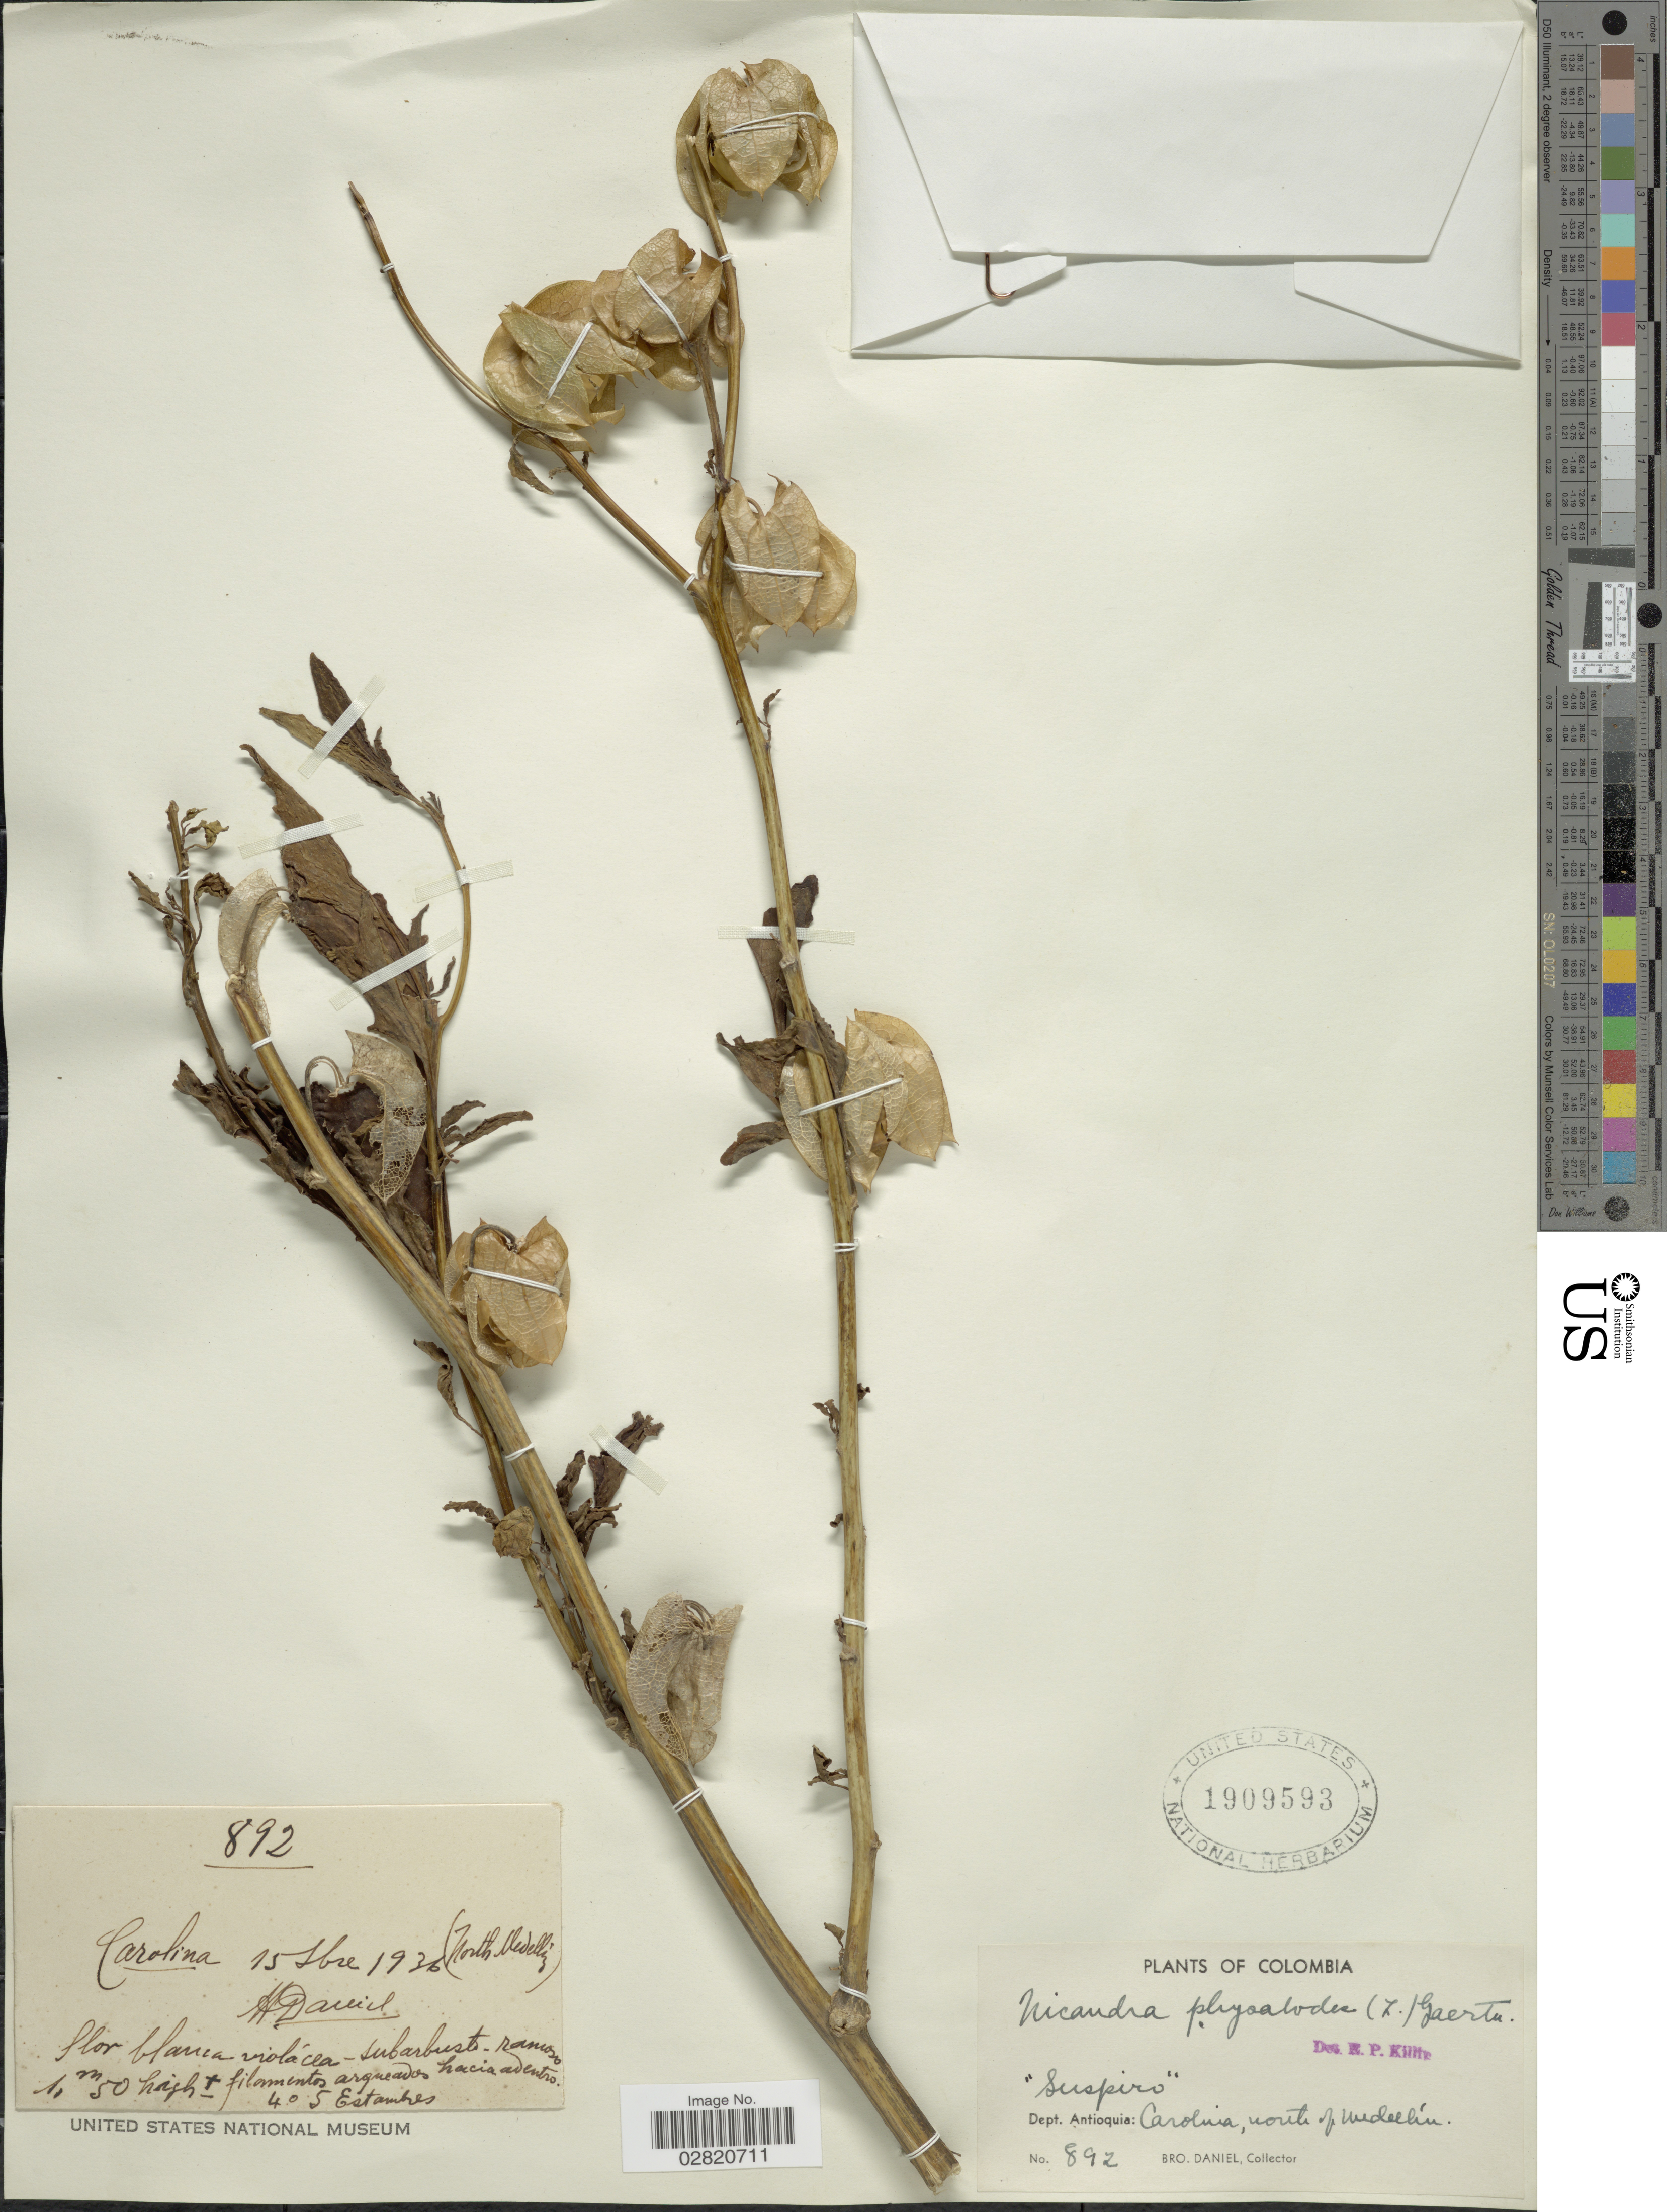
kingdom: Plantae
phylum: Tracheophyta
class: Magnoliopsida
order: Solanales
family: Solanaceae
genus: Nicandra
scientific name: Nicandra physalodes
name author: (L.) Gaertn.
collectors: Bro. Daniel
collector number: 892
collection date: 1936-09-15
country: Colombia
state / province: Antioquia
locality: Dept. Antioquia: Carolina, north of Medellín.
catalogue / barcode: US 1909593